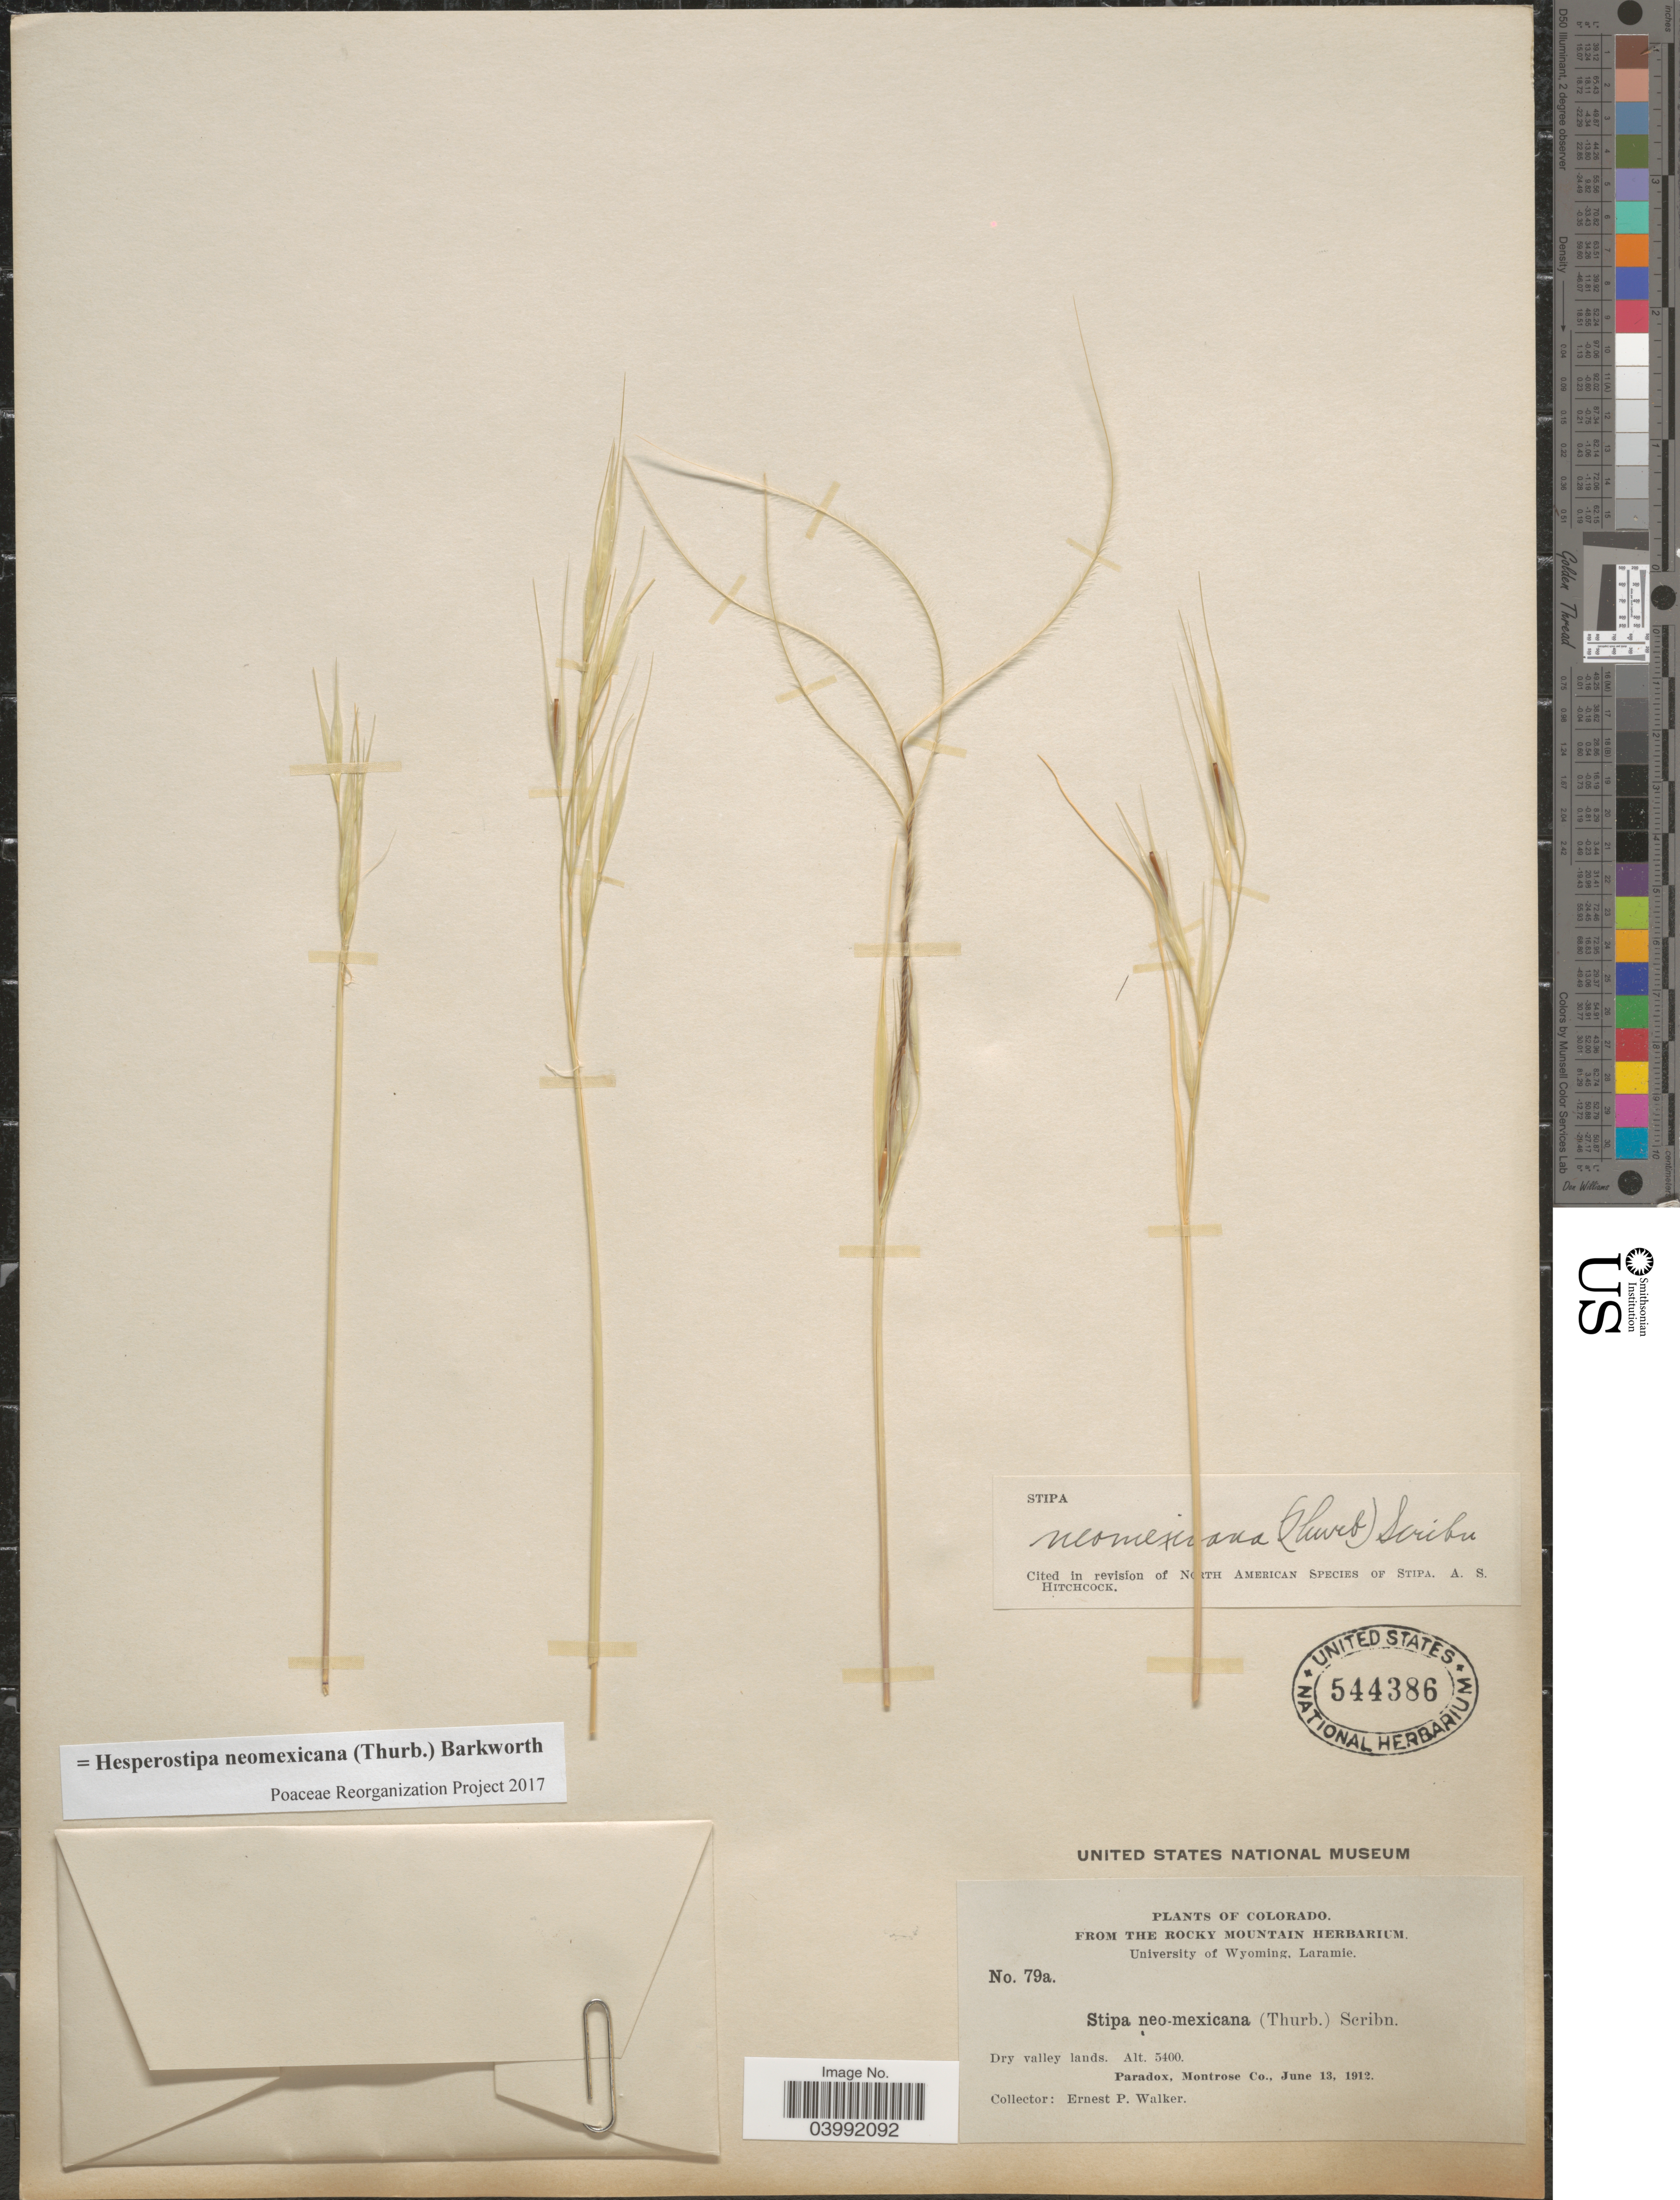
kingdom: Plantae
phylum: Tracheophyta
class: Liliopsida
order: Poales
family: Poaceae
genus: Hesperostipa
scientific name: Hesperostipa neomexicana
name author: (Thurb.) Barkworth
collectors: E. P. Walker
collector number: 79a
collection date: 1912-06-13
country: United States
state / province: Colorado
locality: Paradox, Montrose Co.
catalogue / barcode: US 544386